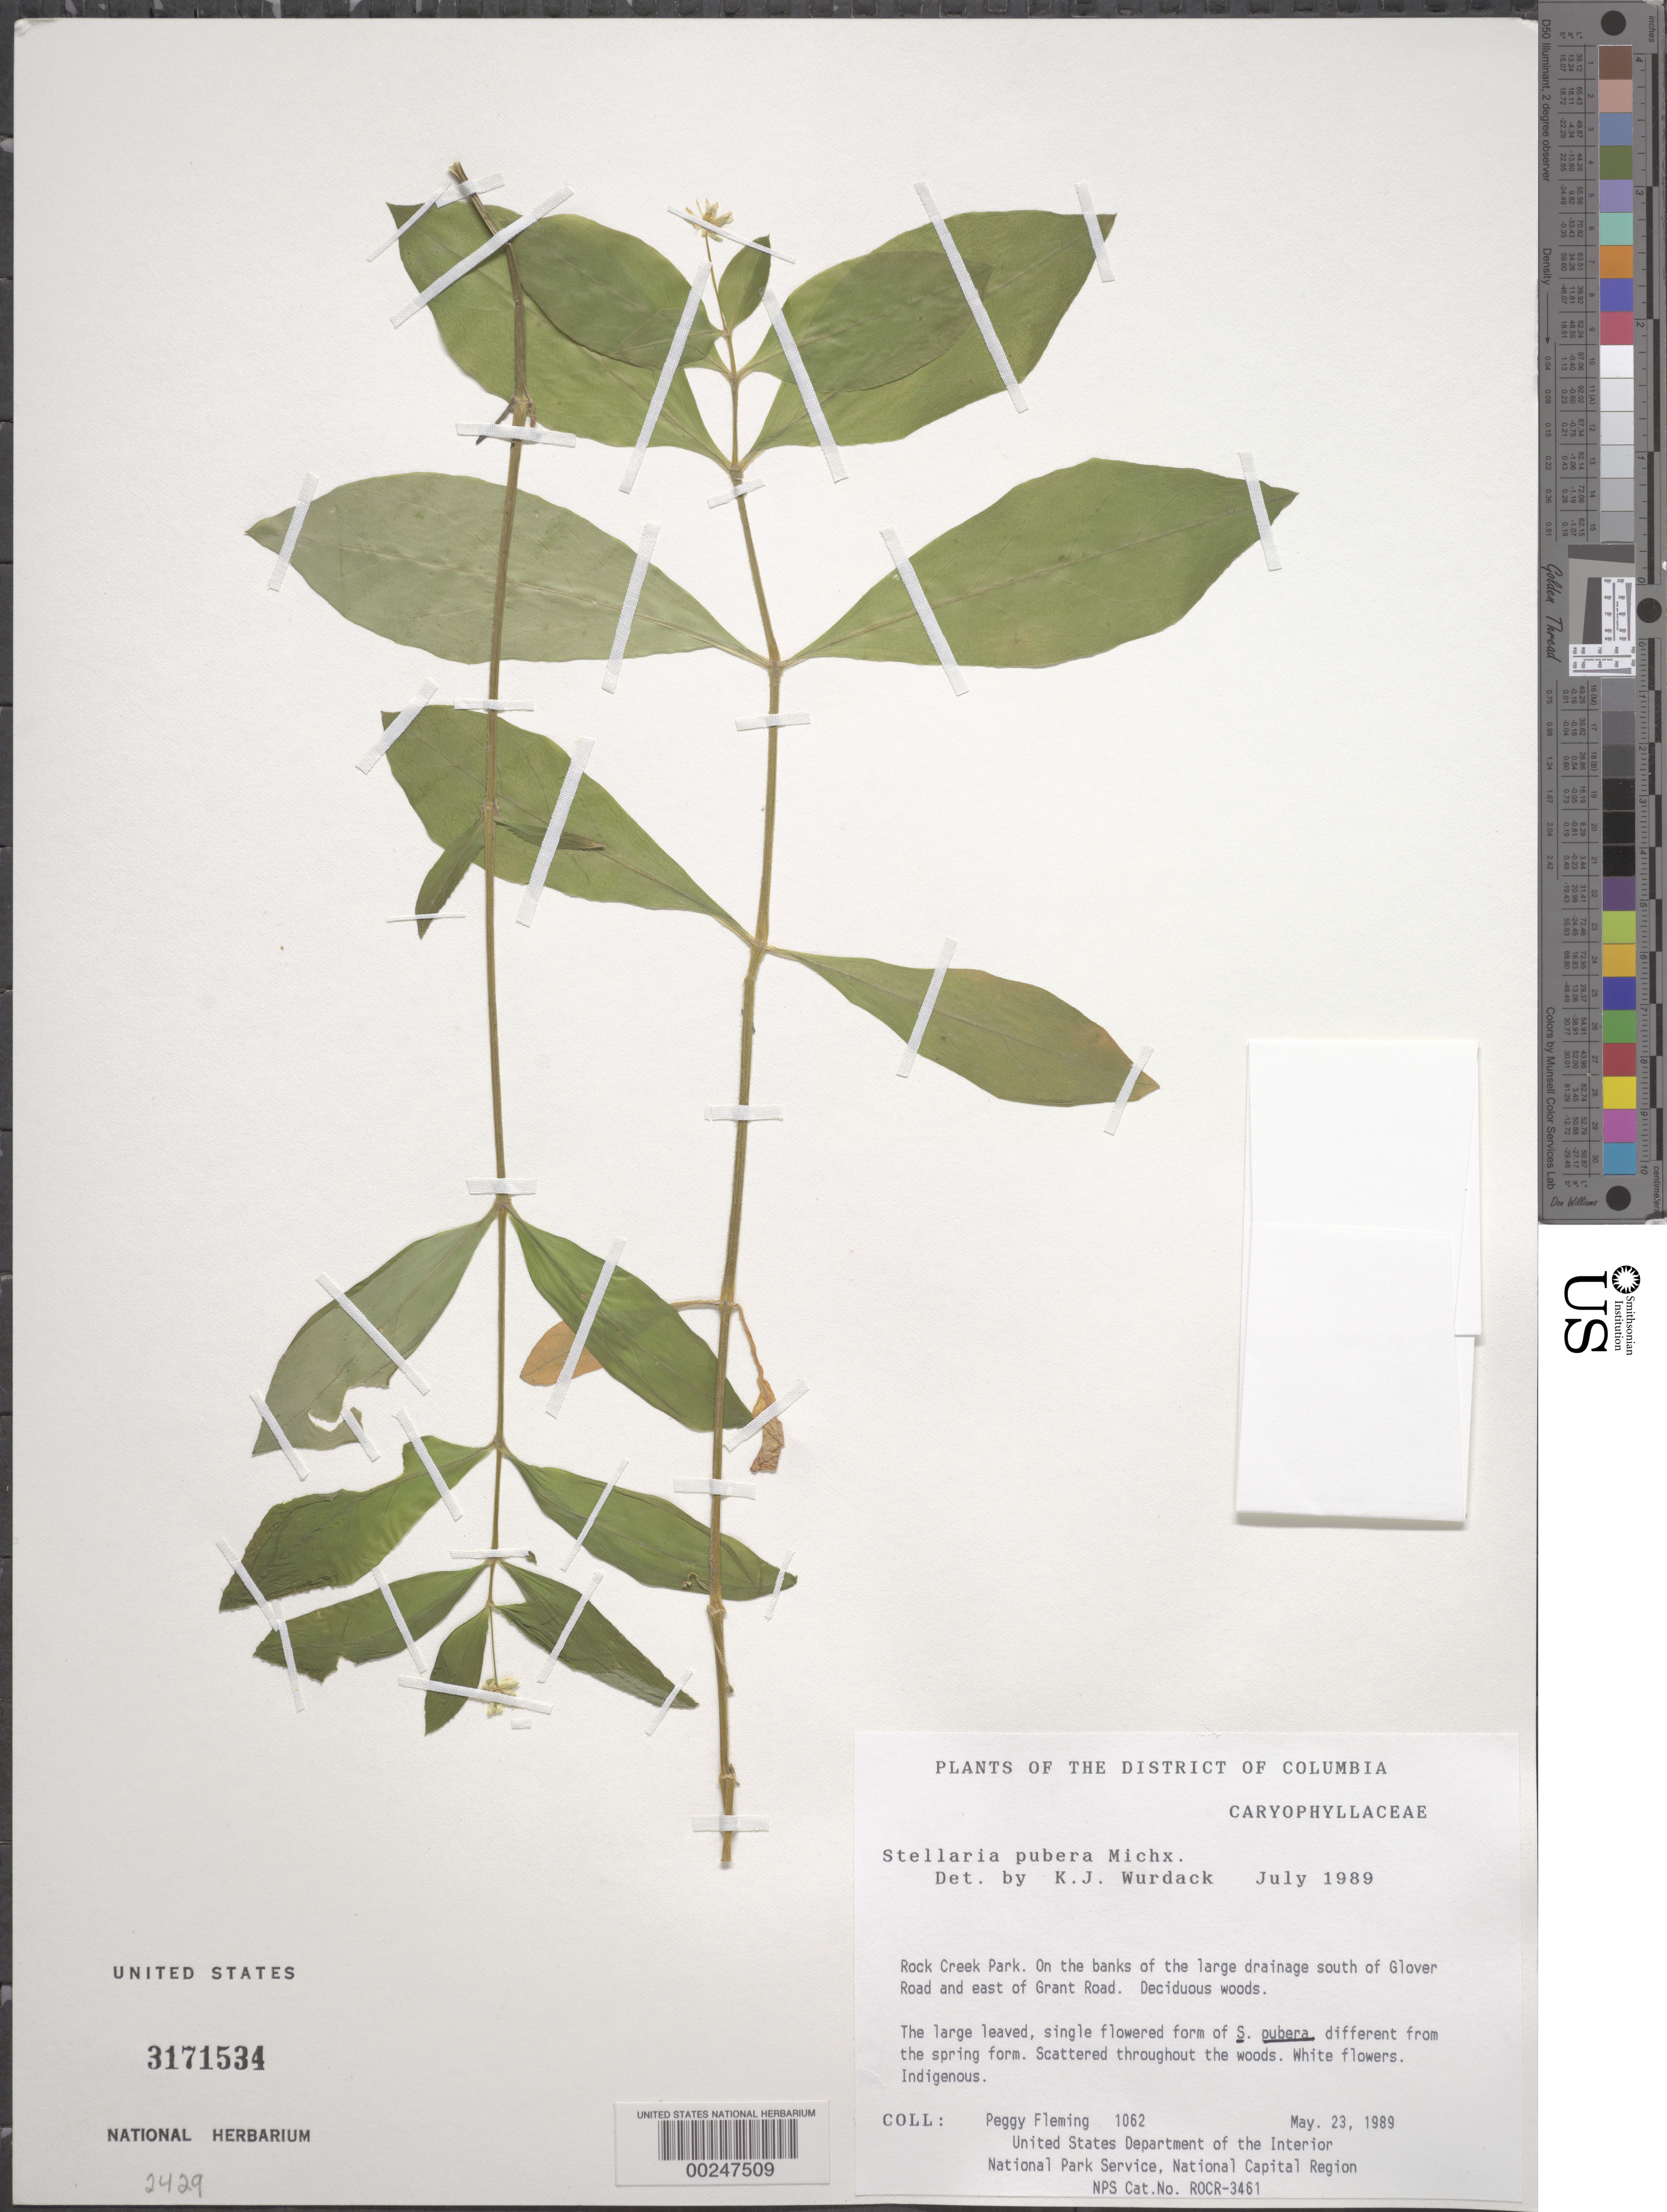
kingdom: Plantae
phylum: Tracheophyta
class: Magnoliopsida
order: Caryophyllales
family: Caryophyllaceae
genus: Stellaria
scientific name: Stellaria pubera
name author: Michx.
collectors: P. Fleming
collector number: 1062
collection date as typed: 23 May 1989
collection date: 1989-05-23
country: United States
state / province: District of Columbia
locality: Rock Creek Park, on the banks of the large drainage S of Glover Road and E of Grant Road Rock Creek Park & vicinity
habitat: Deciduous woods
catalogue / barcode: US 3171534